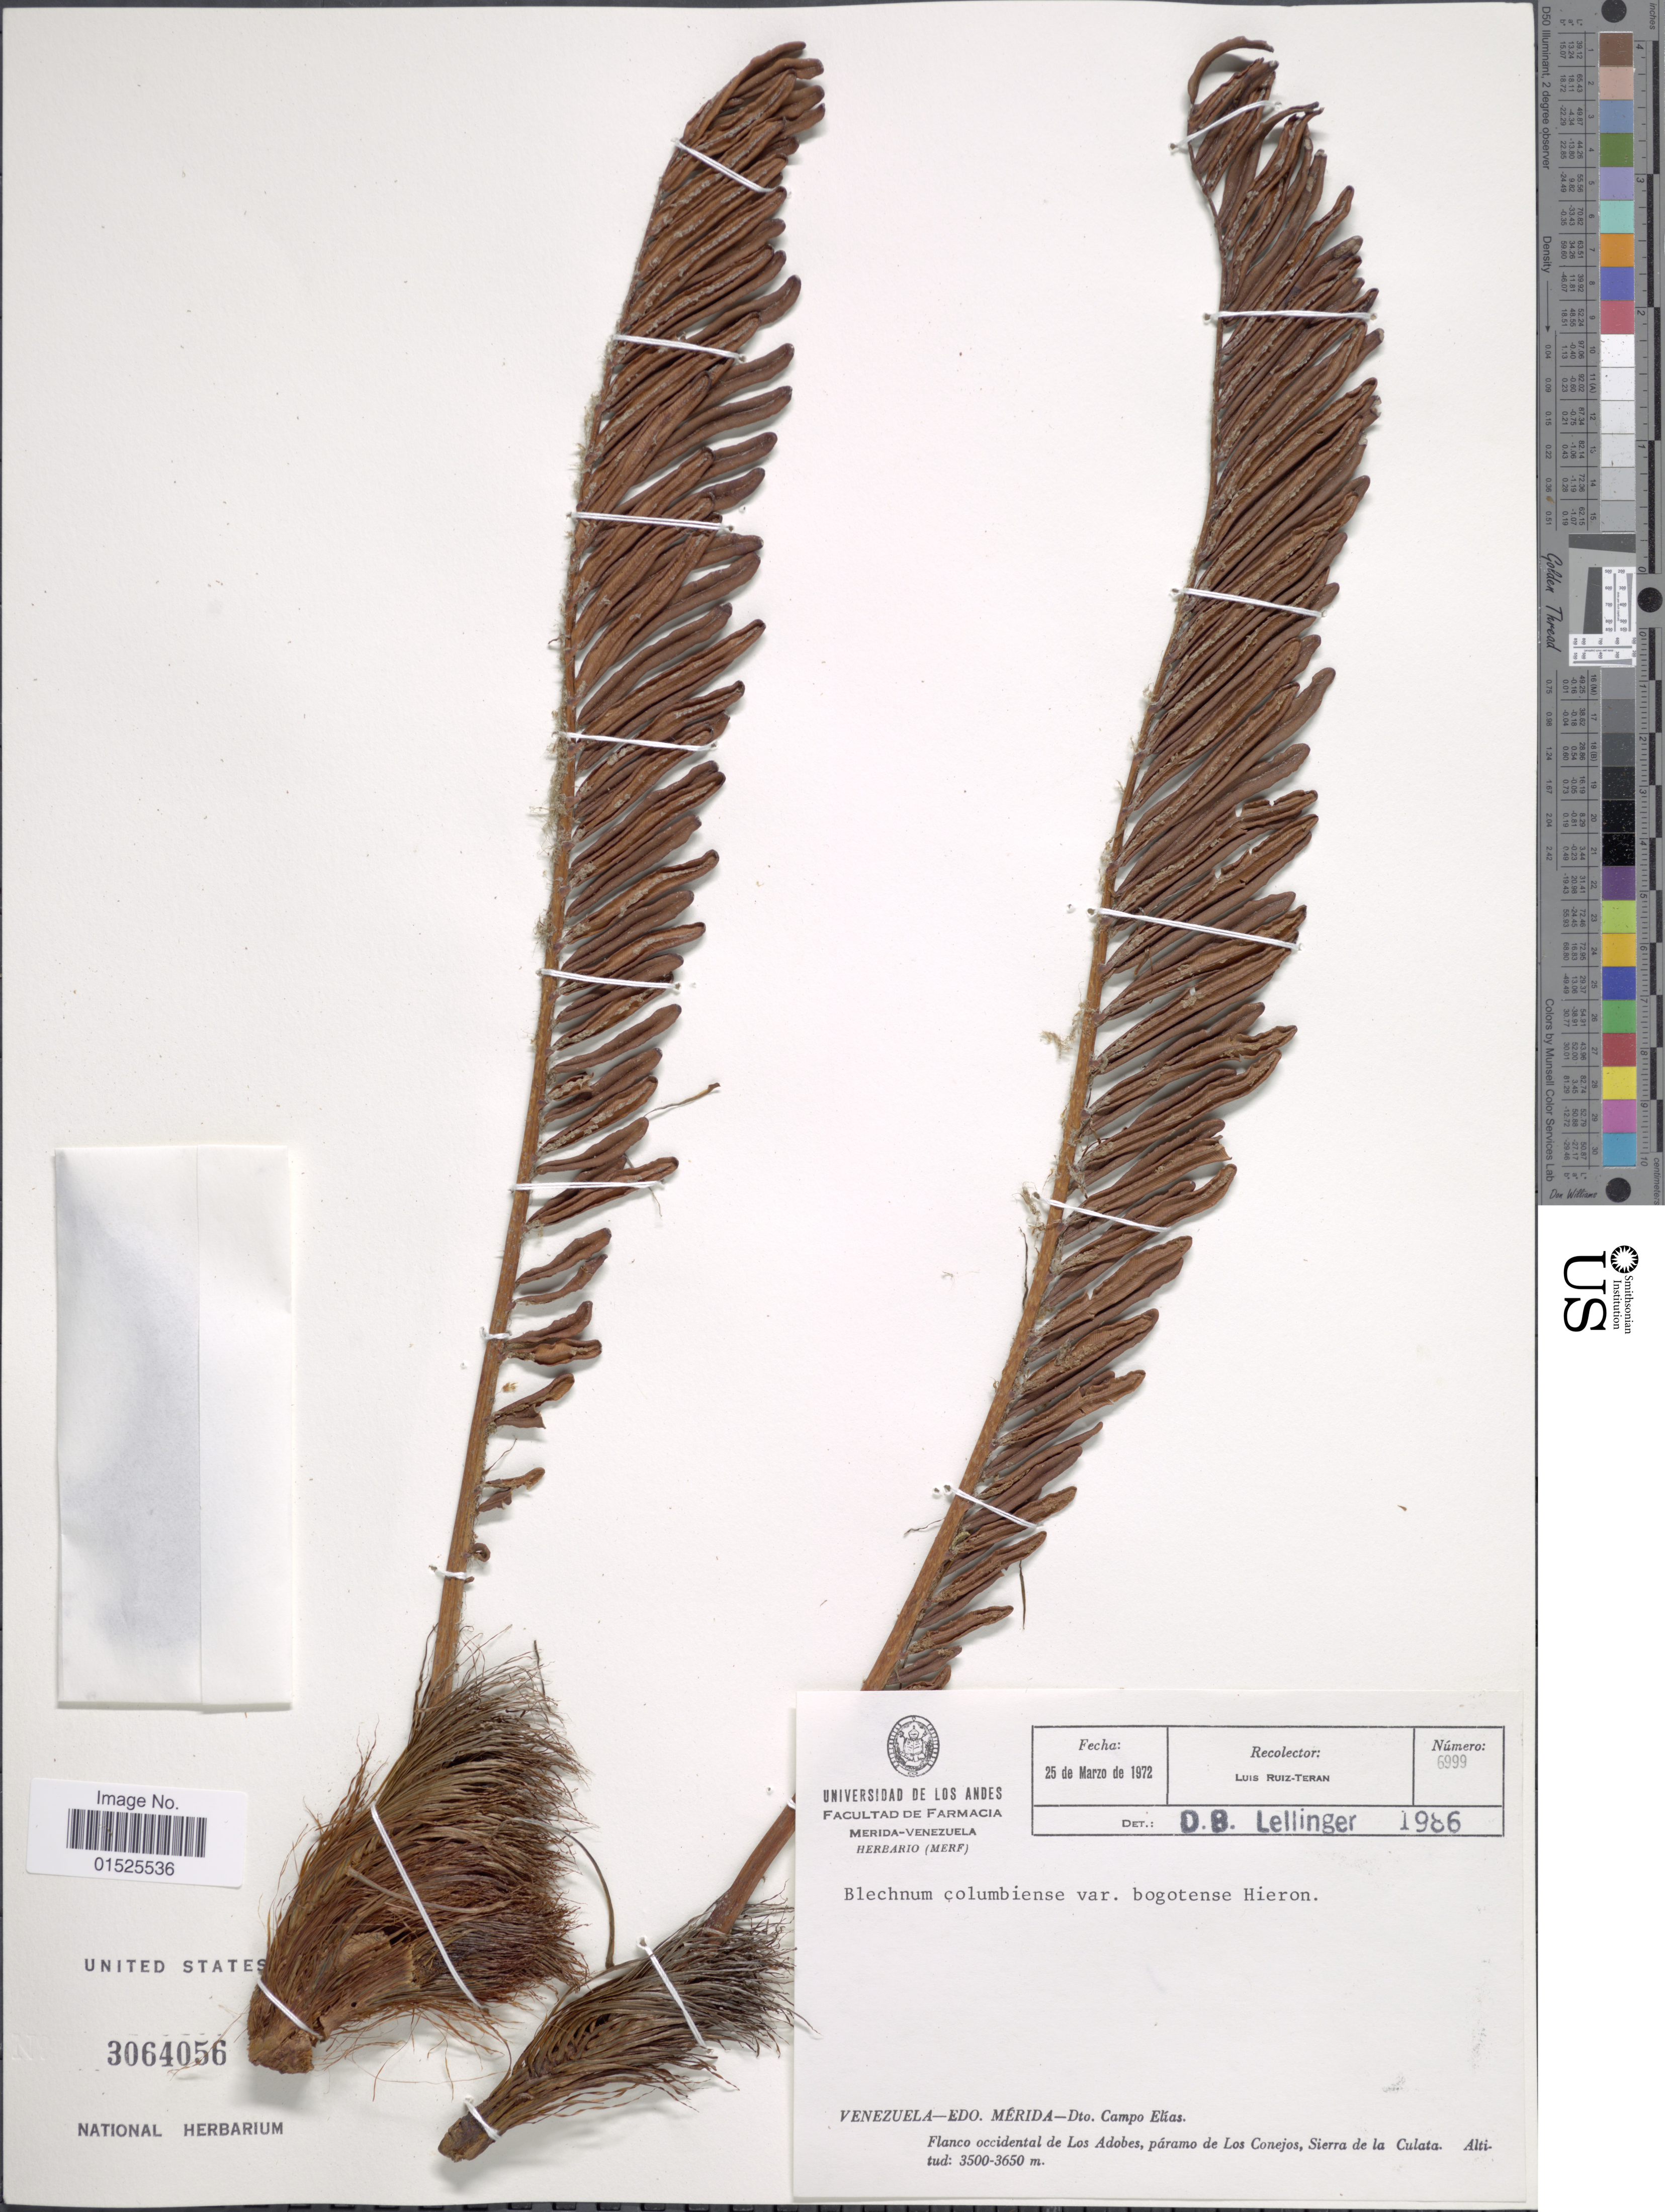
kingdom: Plantae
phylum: Tracheophyta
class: Polypodiopsida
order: Polypodiales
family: Blechnaceae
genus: Blechnum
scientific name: Blechnum columbiense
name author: Hieron.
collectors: L. E. Ruíz-Terán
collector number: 6999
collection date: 1972-03-25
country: Venezuela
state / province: Mérida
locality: Dto. Campo Elías. Flanco occidental de Los Adobes, páramo de Los Conejos, Sierra de la Culata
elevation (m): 3500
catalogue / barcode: US 3064056